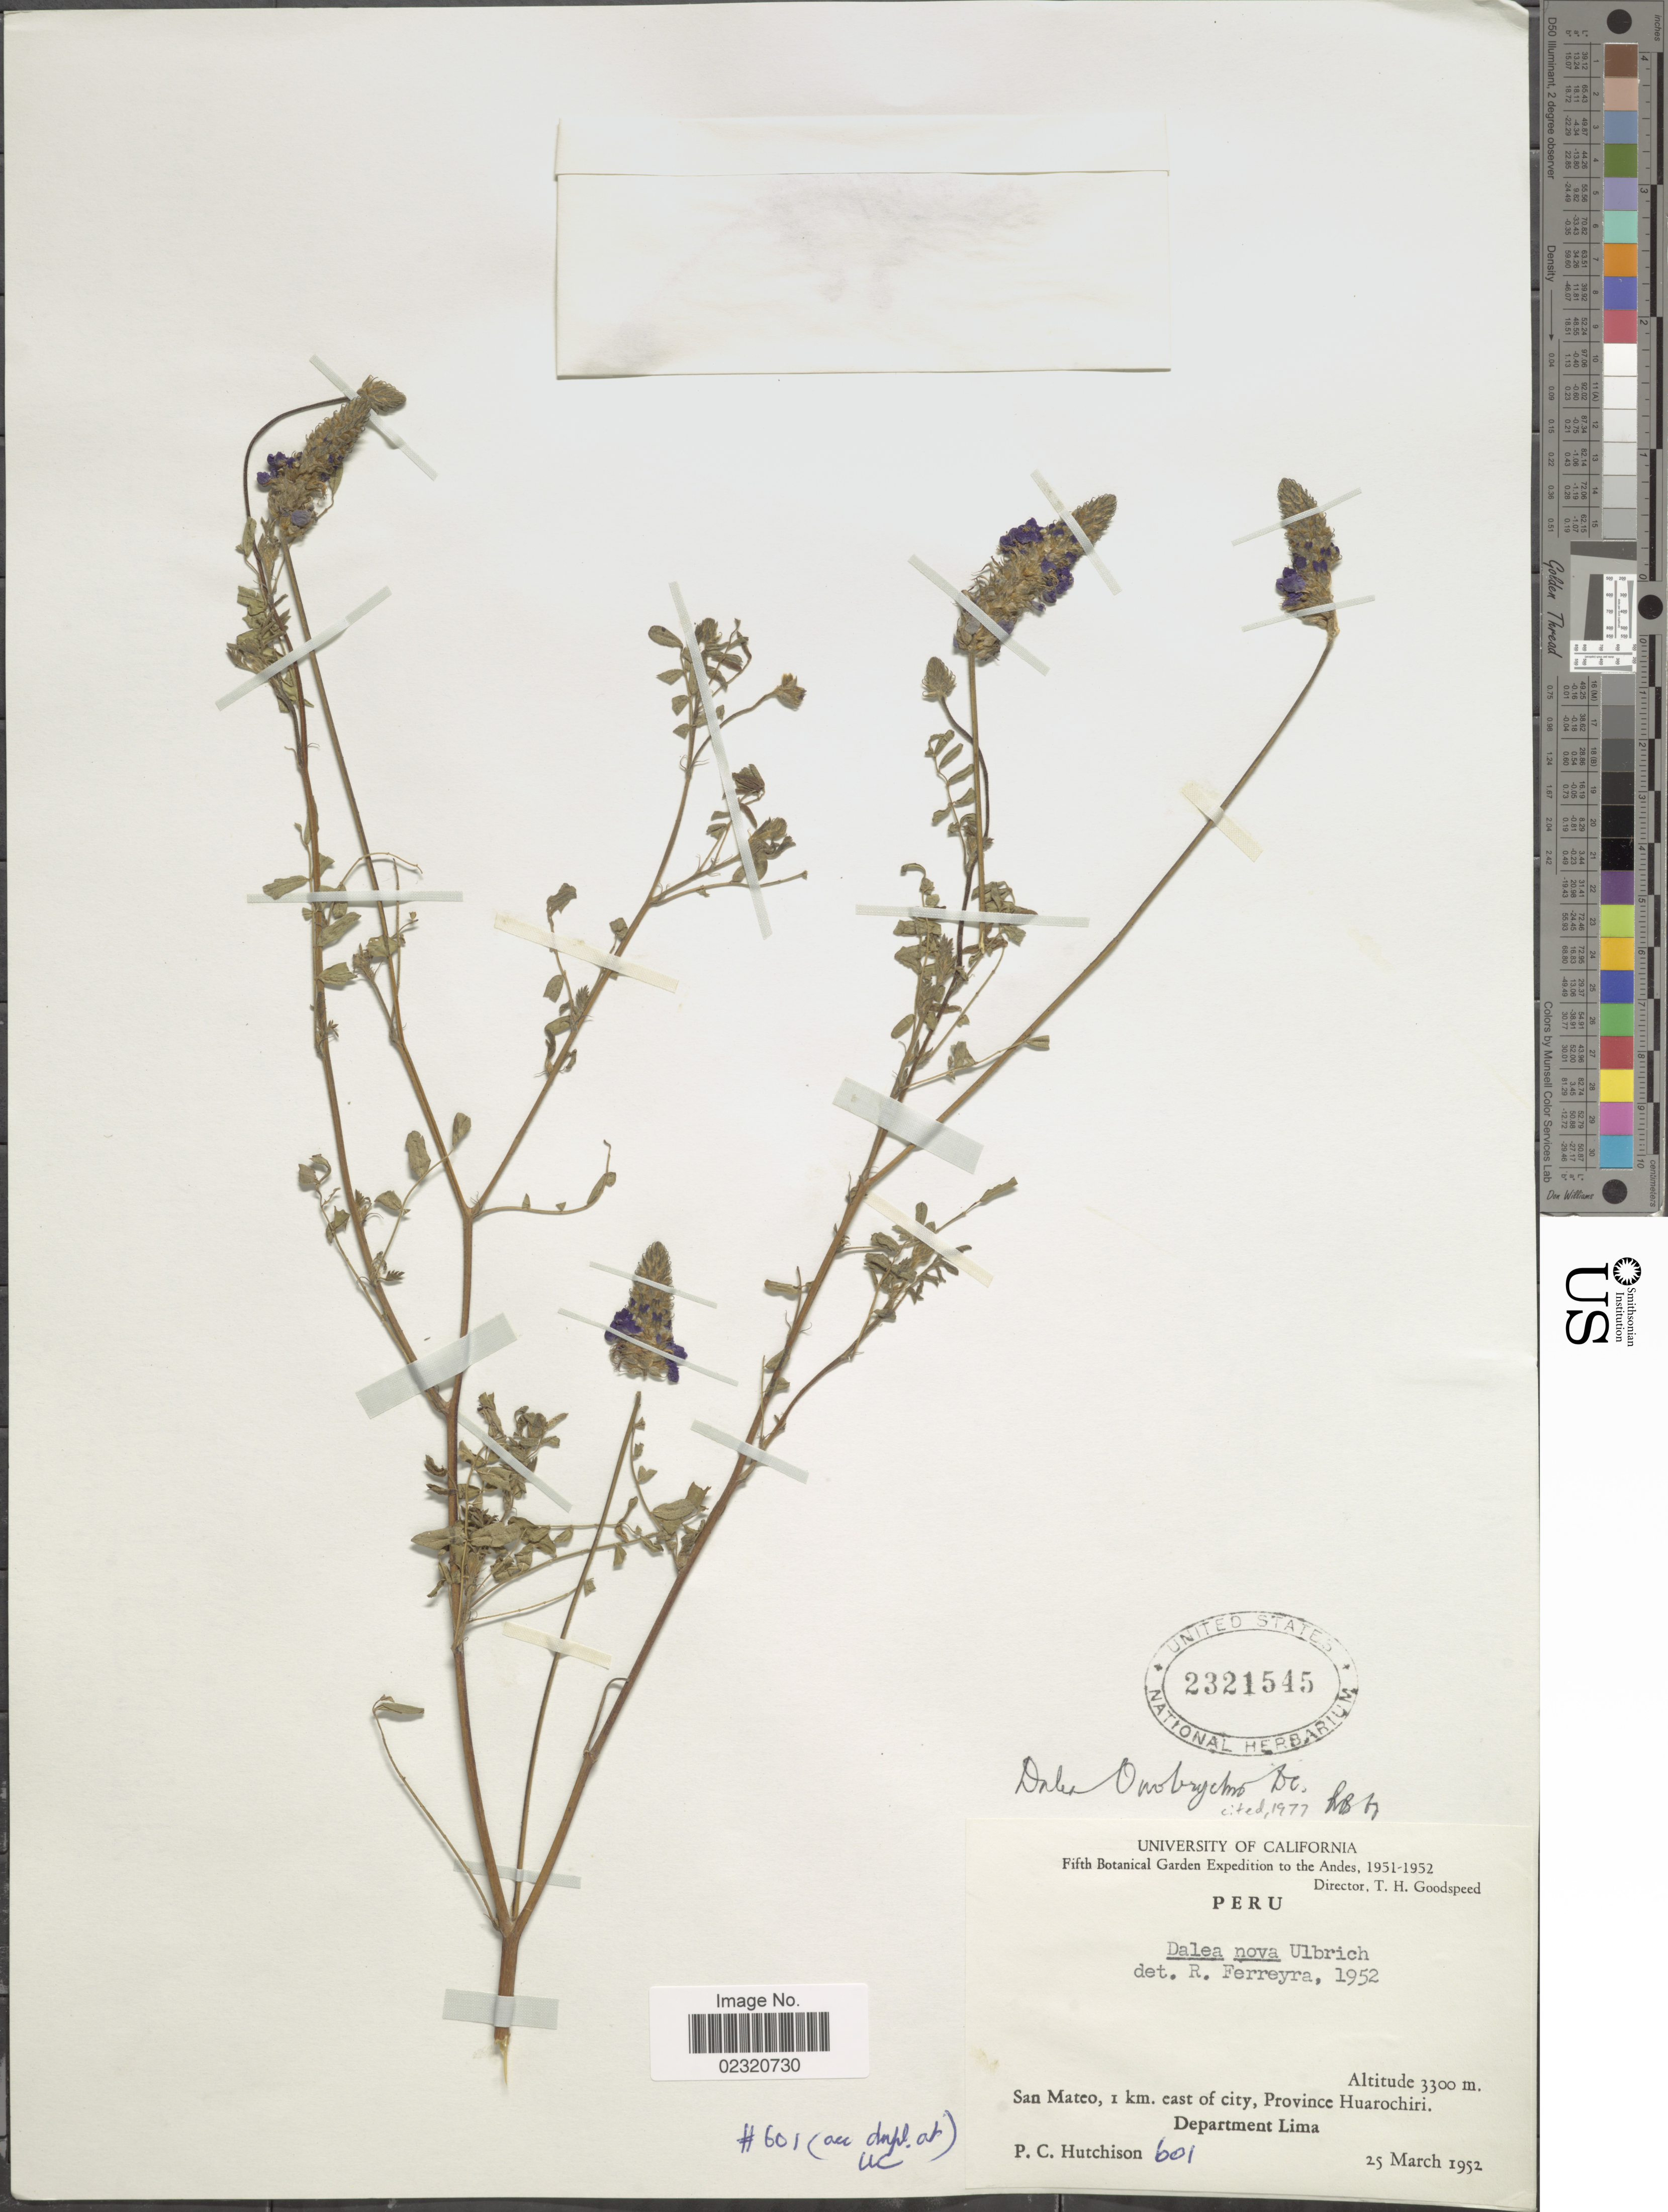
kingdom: Plantae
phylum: Tracheophyta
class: Magnoliopsida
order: Fabales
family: Fabaceae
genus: Dalea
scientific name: Dalea onobrychis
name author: DC.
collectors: P. C. Hutchison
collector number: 601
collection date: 1952-03-25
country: Peru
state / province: Lima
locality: San Mateo, 1 km east of city, Province Huarochiri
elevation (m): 3300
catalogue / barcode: US 2321545